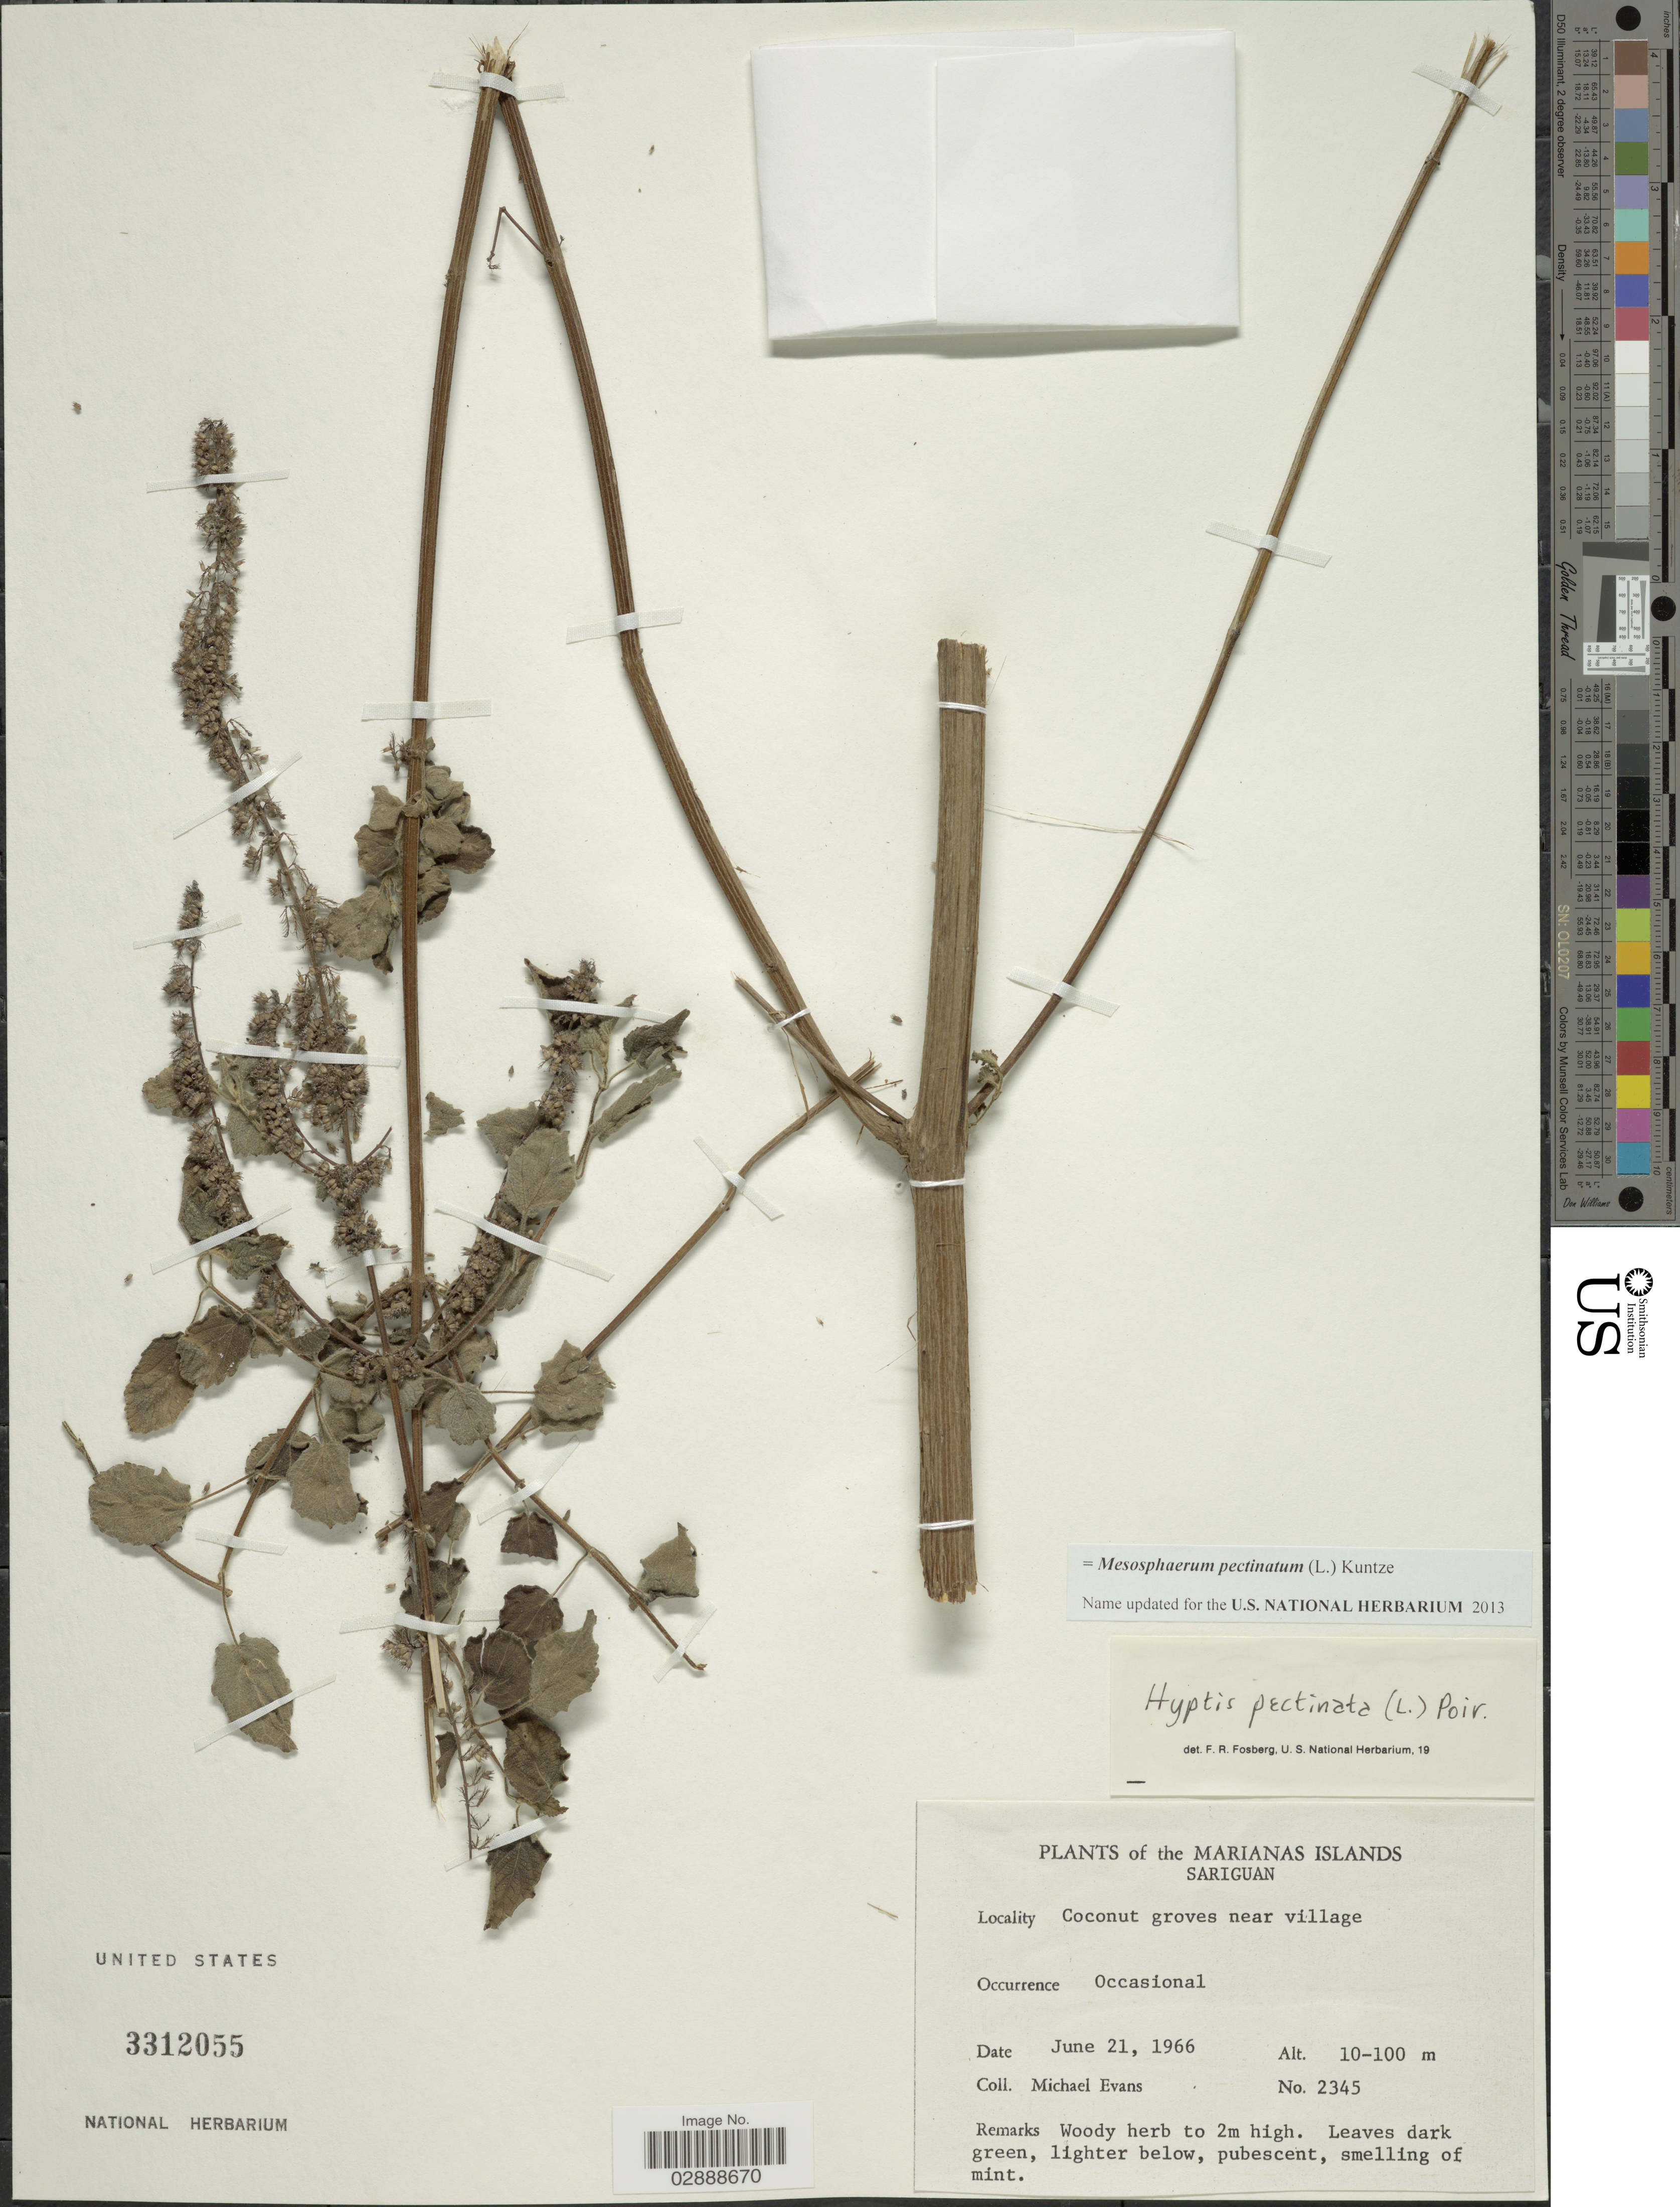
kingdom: Plantae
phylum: Tracheophyta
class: Magnoliopsida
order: Lamiales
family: Lamiaceae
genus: Mesosphaerum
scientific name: Mesosphaerum pectinatum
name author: (L.) Kuntze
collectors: M. Evans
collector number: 2345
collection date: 1996-06-21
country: Northern Mariana Islands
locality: Marianas Islands, Sariguan, Coconut groves near village.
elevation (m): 10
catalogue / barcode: US 3312055